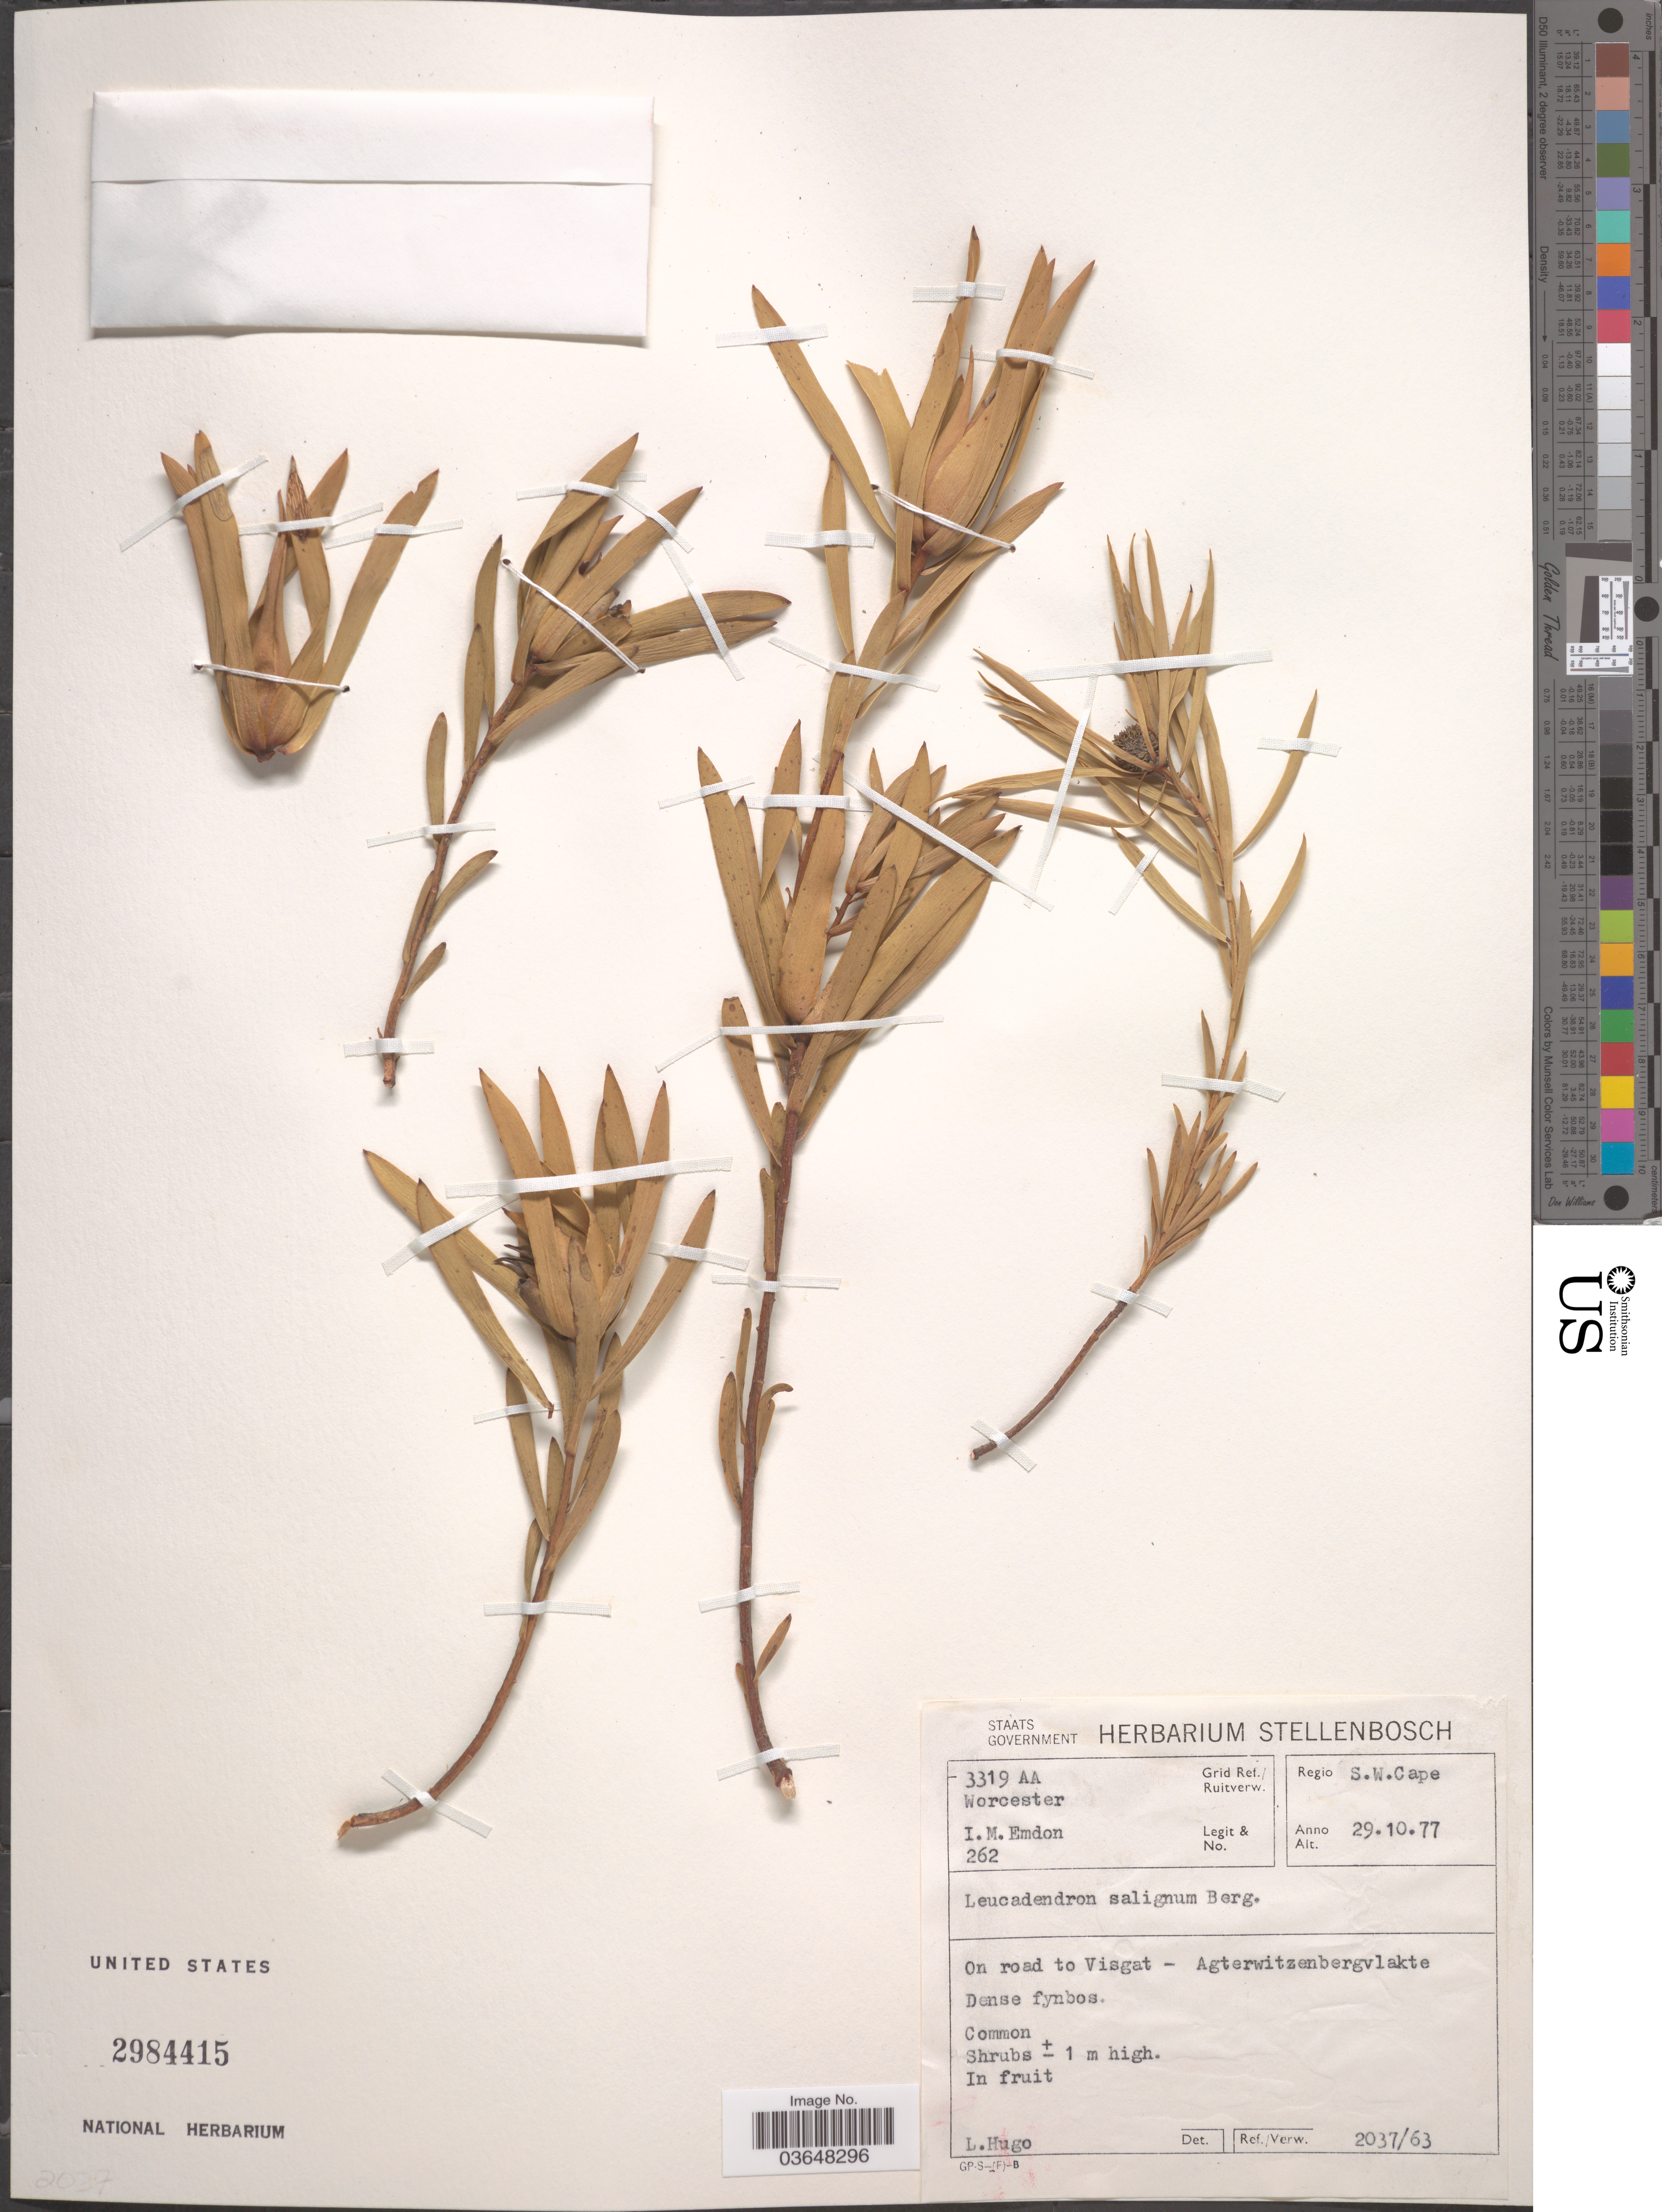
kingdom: Plantae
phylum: Tracheophyta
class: Magnoliopsida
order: Proteales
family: Proteaceae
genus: Leucadendron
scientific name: Leucadendron salignum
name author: P.J. Bergius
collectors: I. Emdon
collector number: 262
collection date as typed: Transcribed d/m/y: 29/10/77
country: South Africa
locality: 3319 AA Grid Ref./Ruitverw. Regio S.W.Cape. On road to Visgat - Agterwitzenbergvlakte.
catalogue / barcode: US 2984415